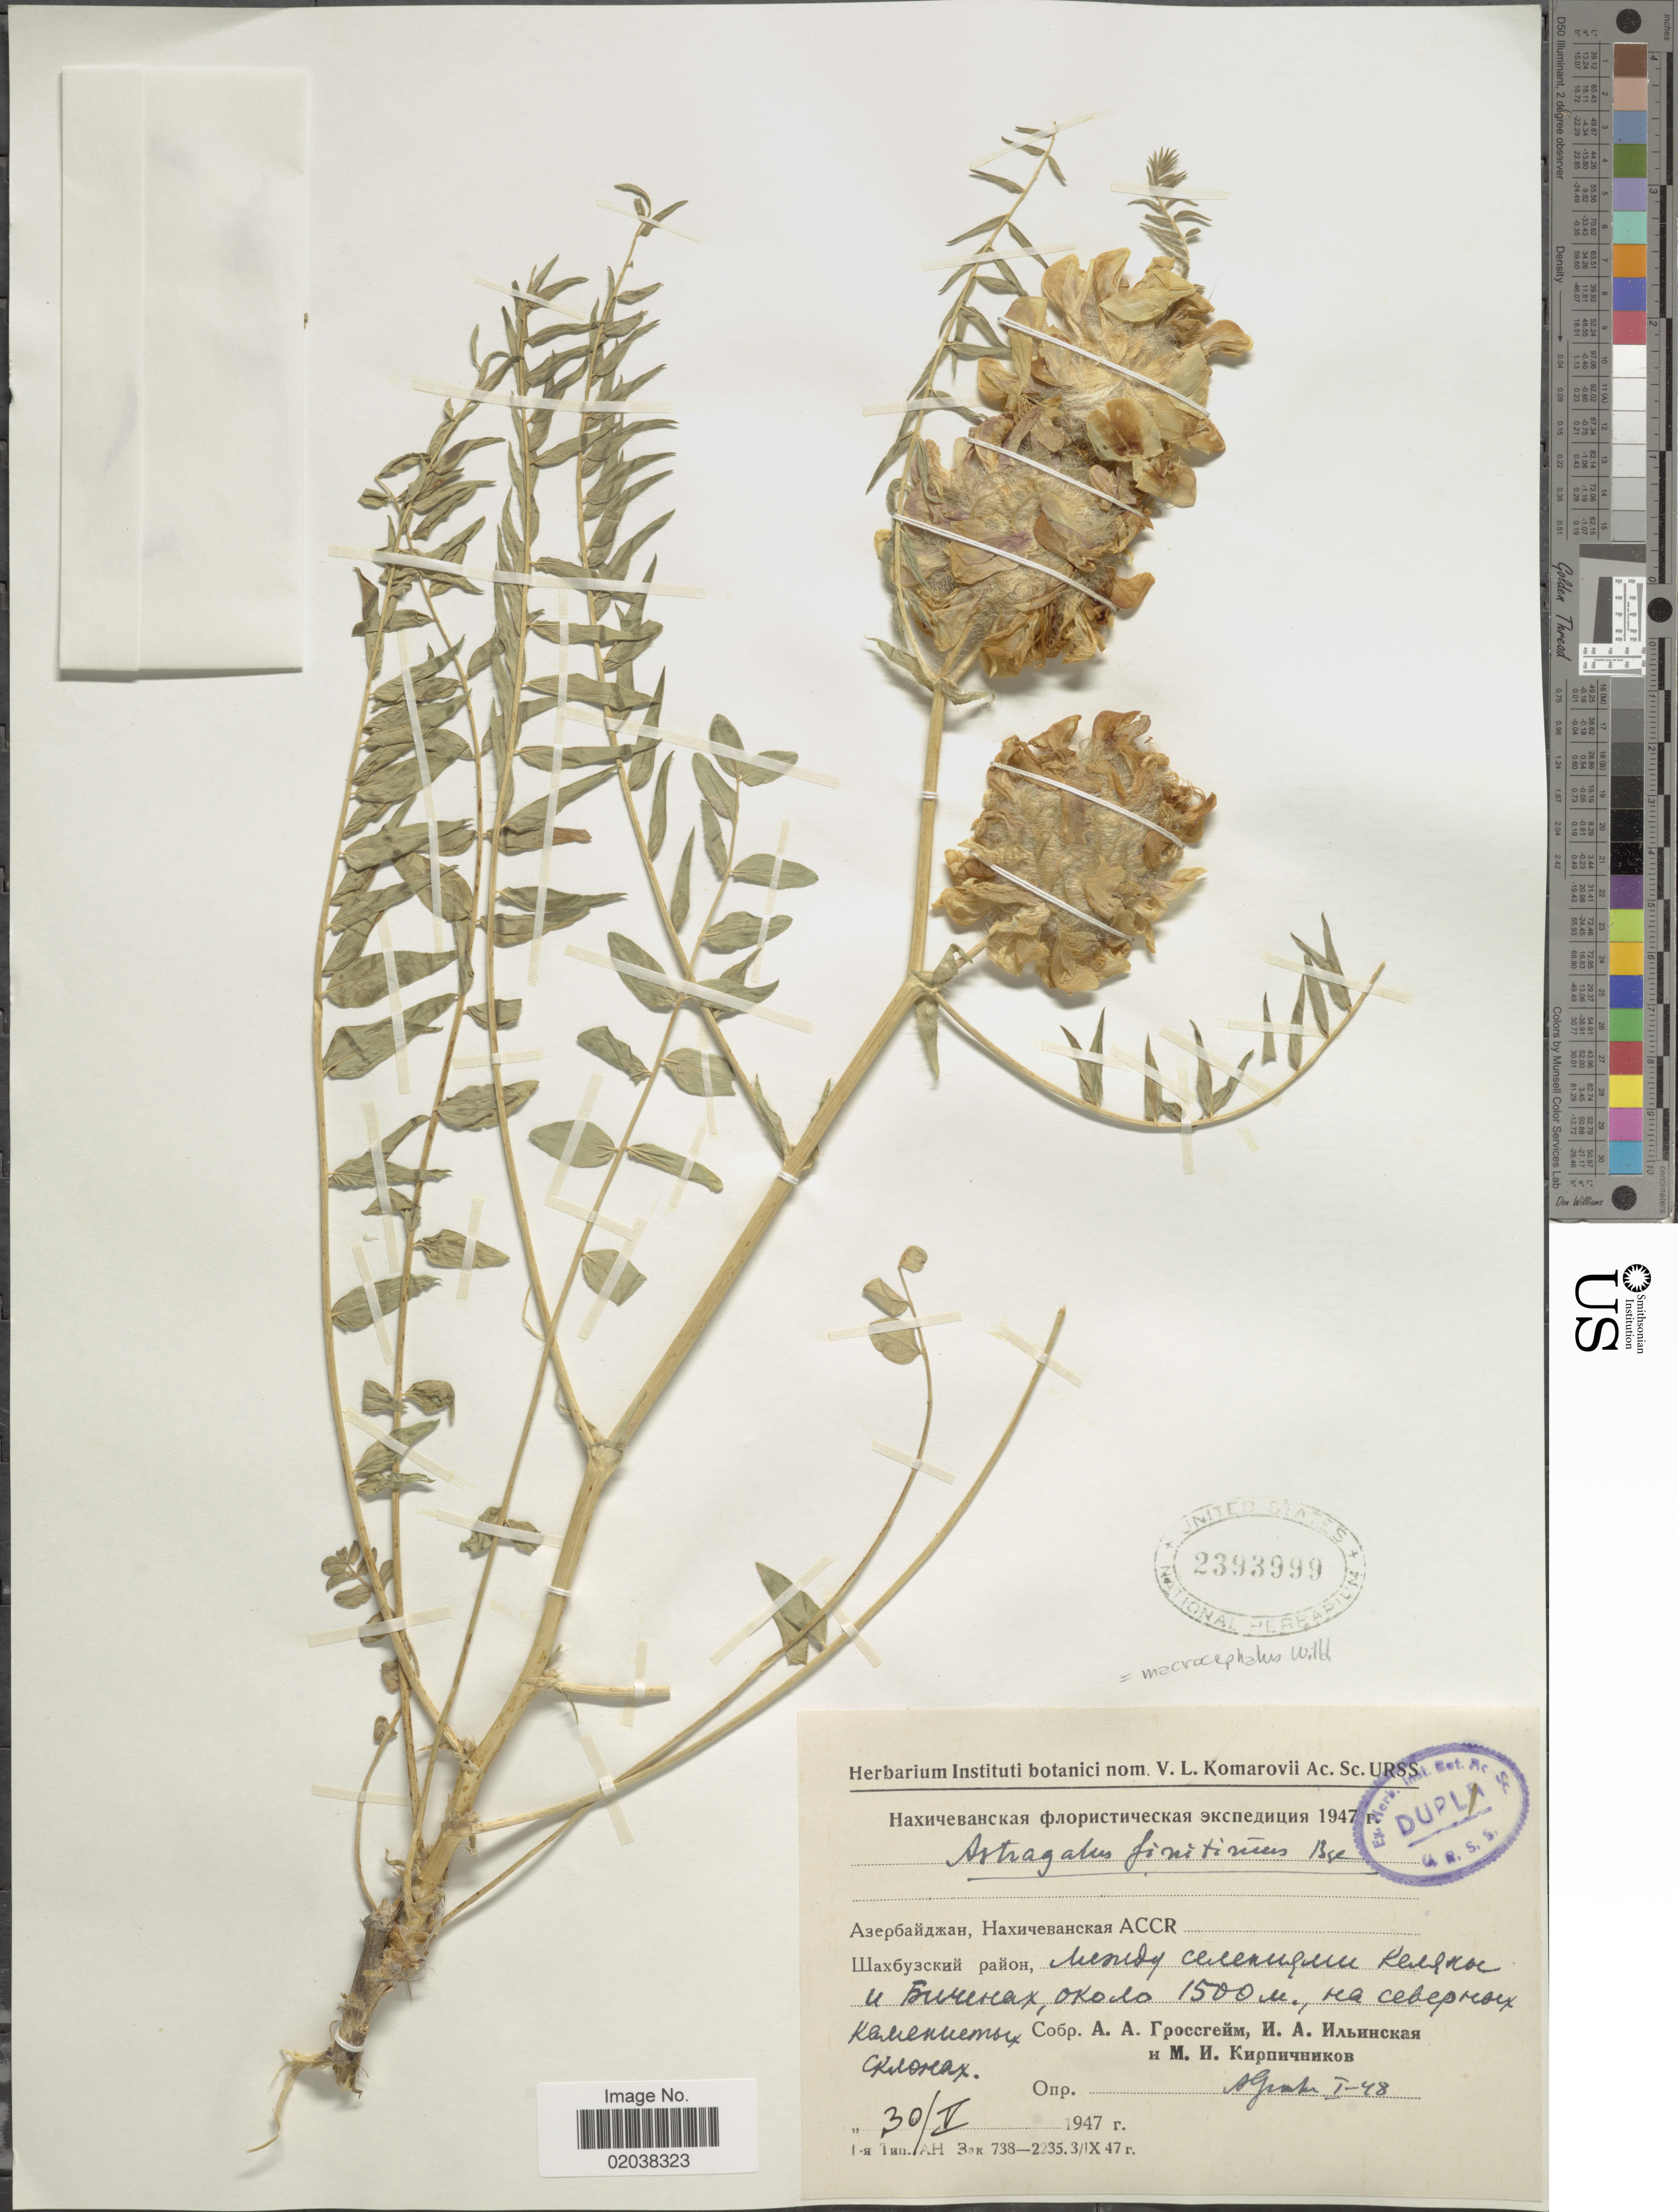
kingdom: Plantae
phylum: Tracheophyta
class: Magnoliopsida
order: Fabales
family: Fabaceae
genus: Astragalus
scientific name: Astragalus macrocephalus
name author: Willd.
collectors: A. Grossgame, I. Ilinskaya & M. Kirpicznikov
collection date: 1947-05-30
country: Azerbaijan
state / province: Nakhchivan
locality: Shahbuz district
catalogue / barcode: US 2393999